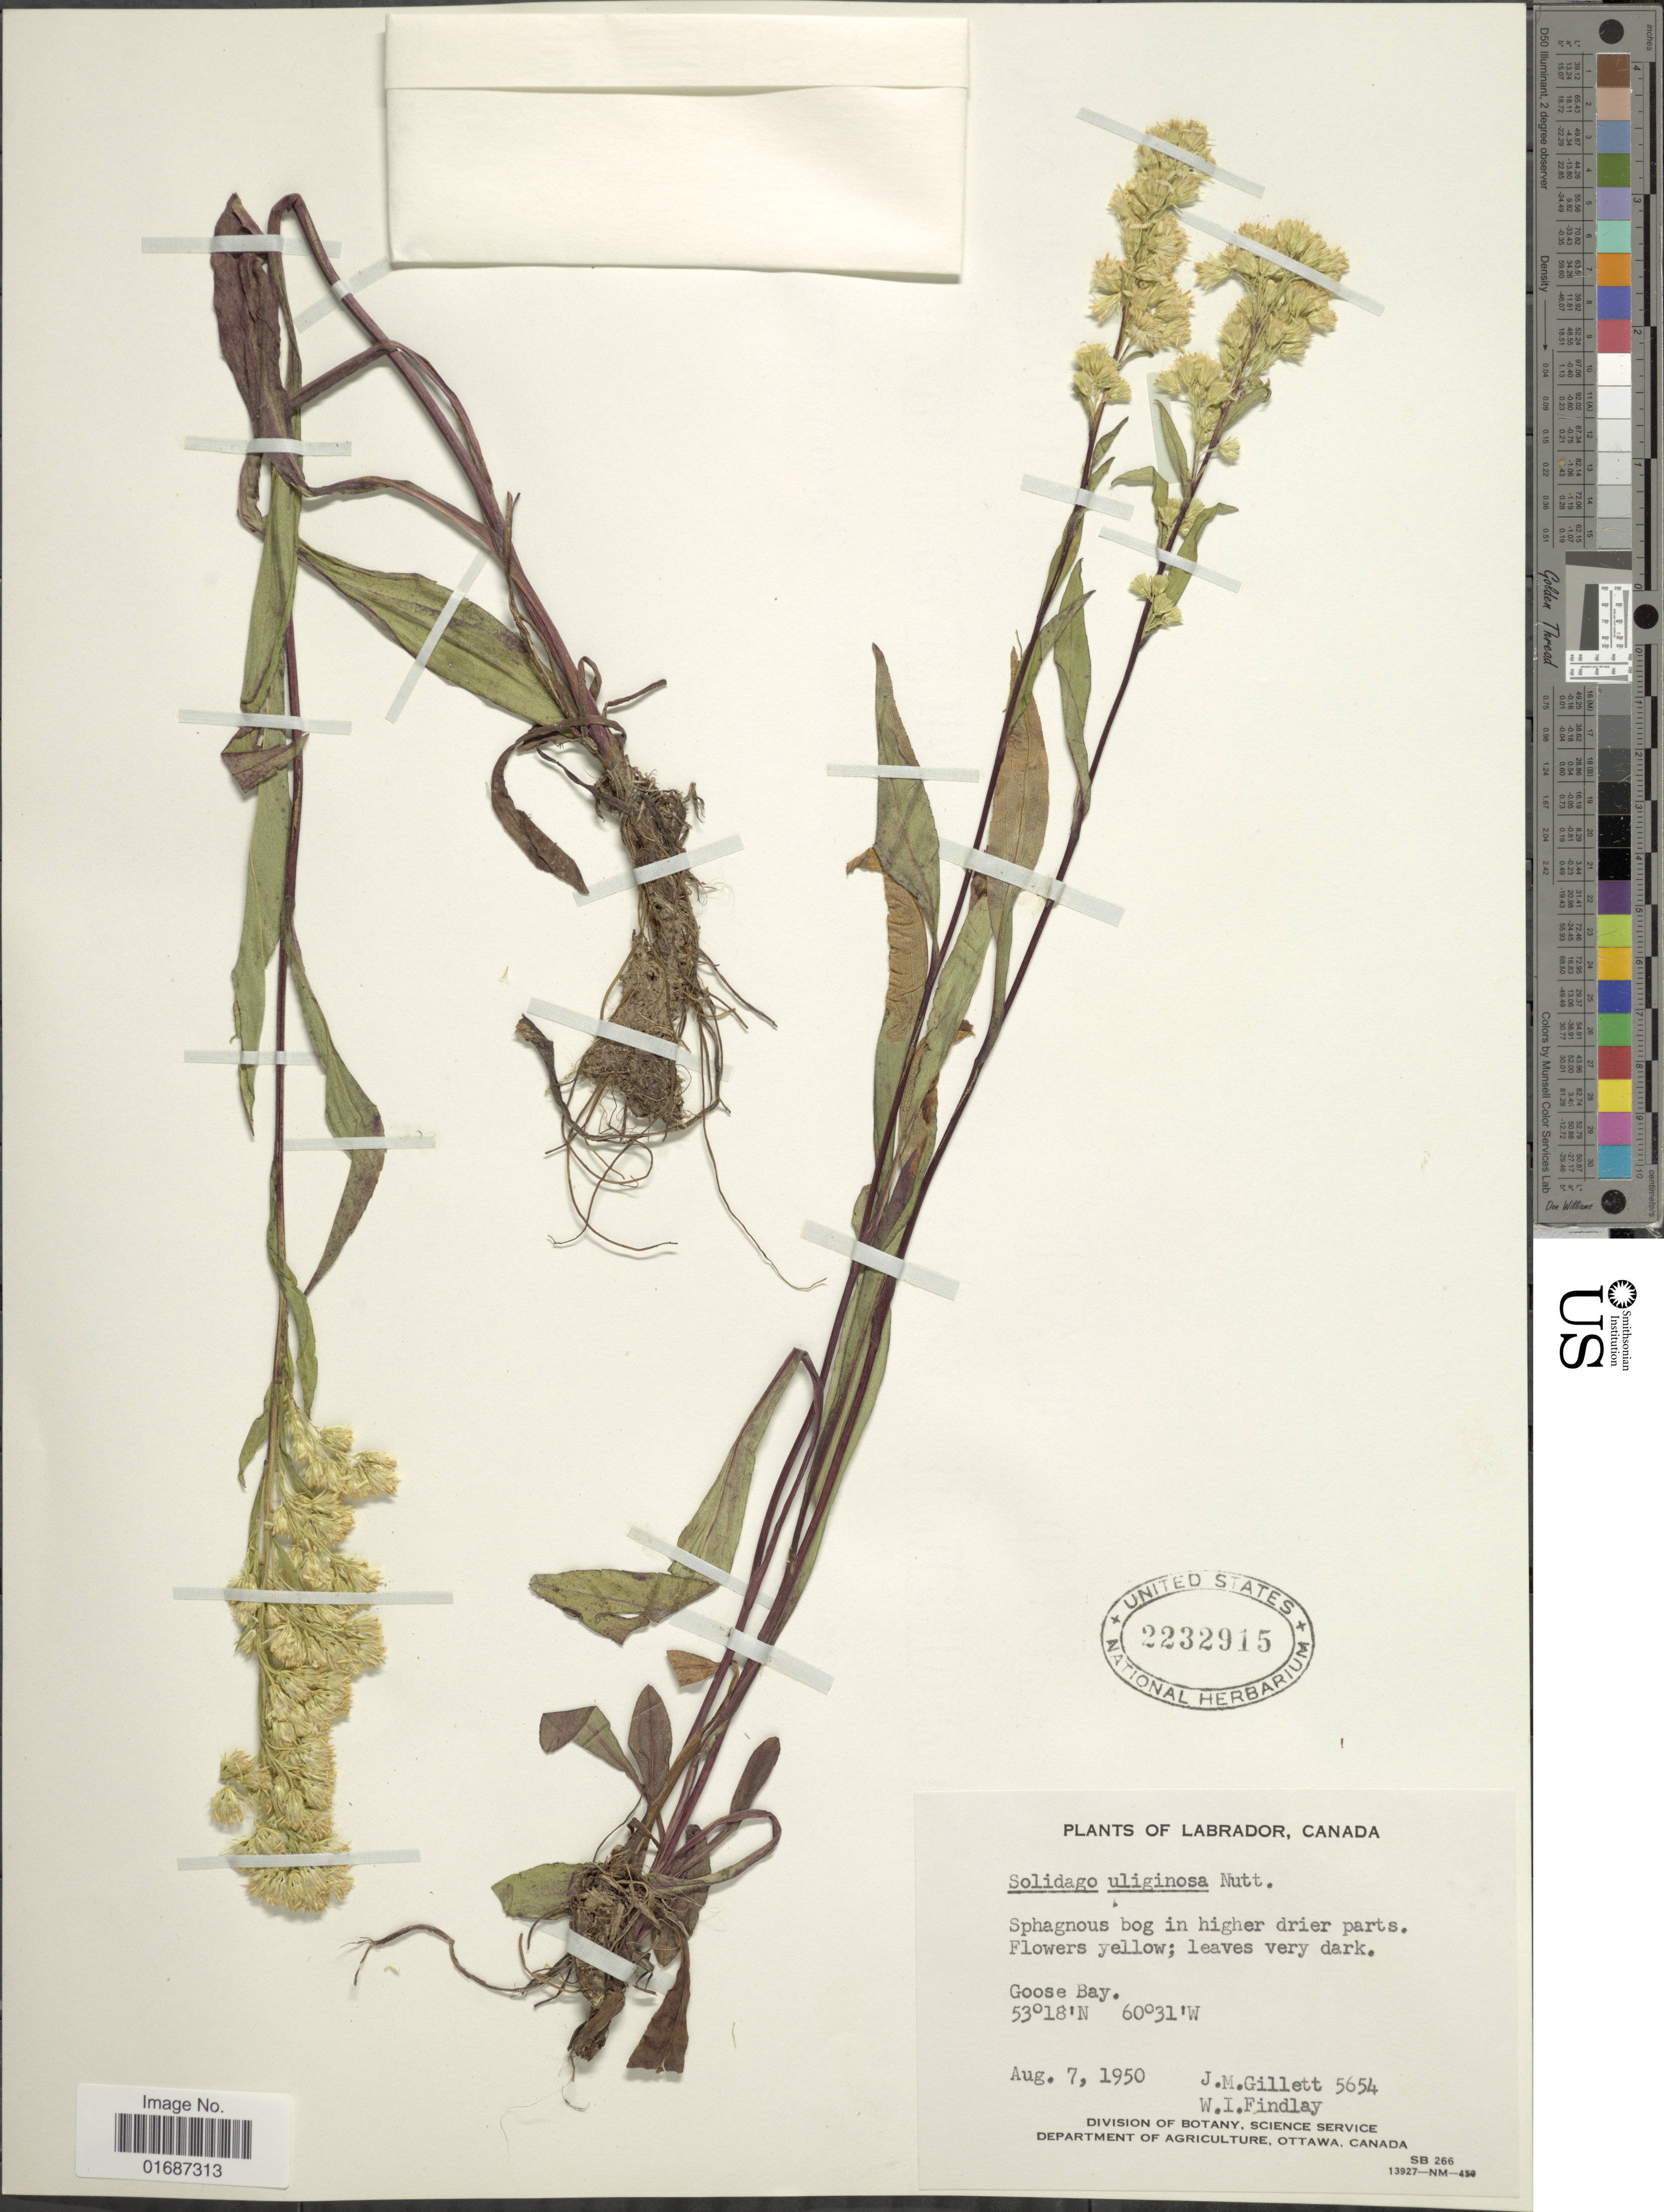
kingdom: Plantae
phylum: Tracheophyta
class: Magnoliopsida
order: Asterales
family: Asteraceae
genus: Solidago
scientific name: Solidago uliginosa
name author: Nutt.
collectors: J. M. Gillett & W. Findlay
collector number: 5654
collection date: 1950-08-07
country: Canada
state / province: Newfoundland and Labrador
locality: Labrador. Goose Bay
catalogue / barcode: US 2232915